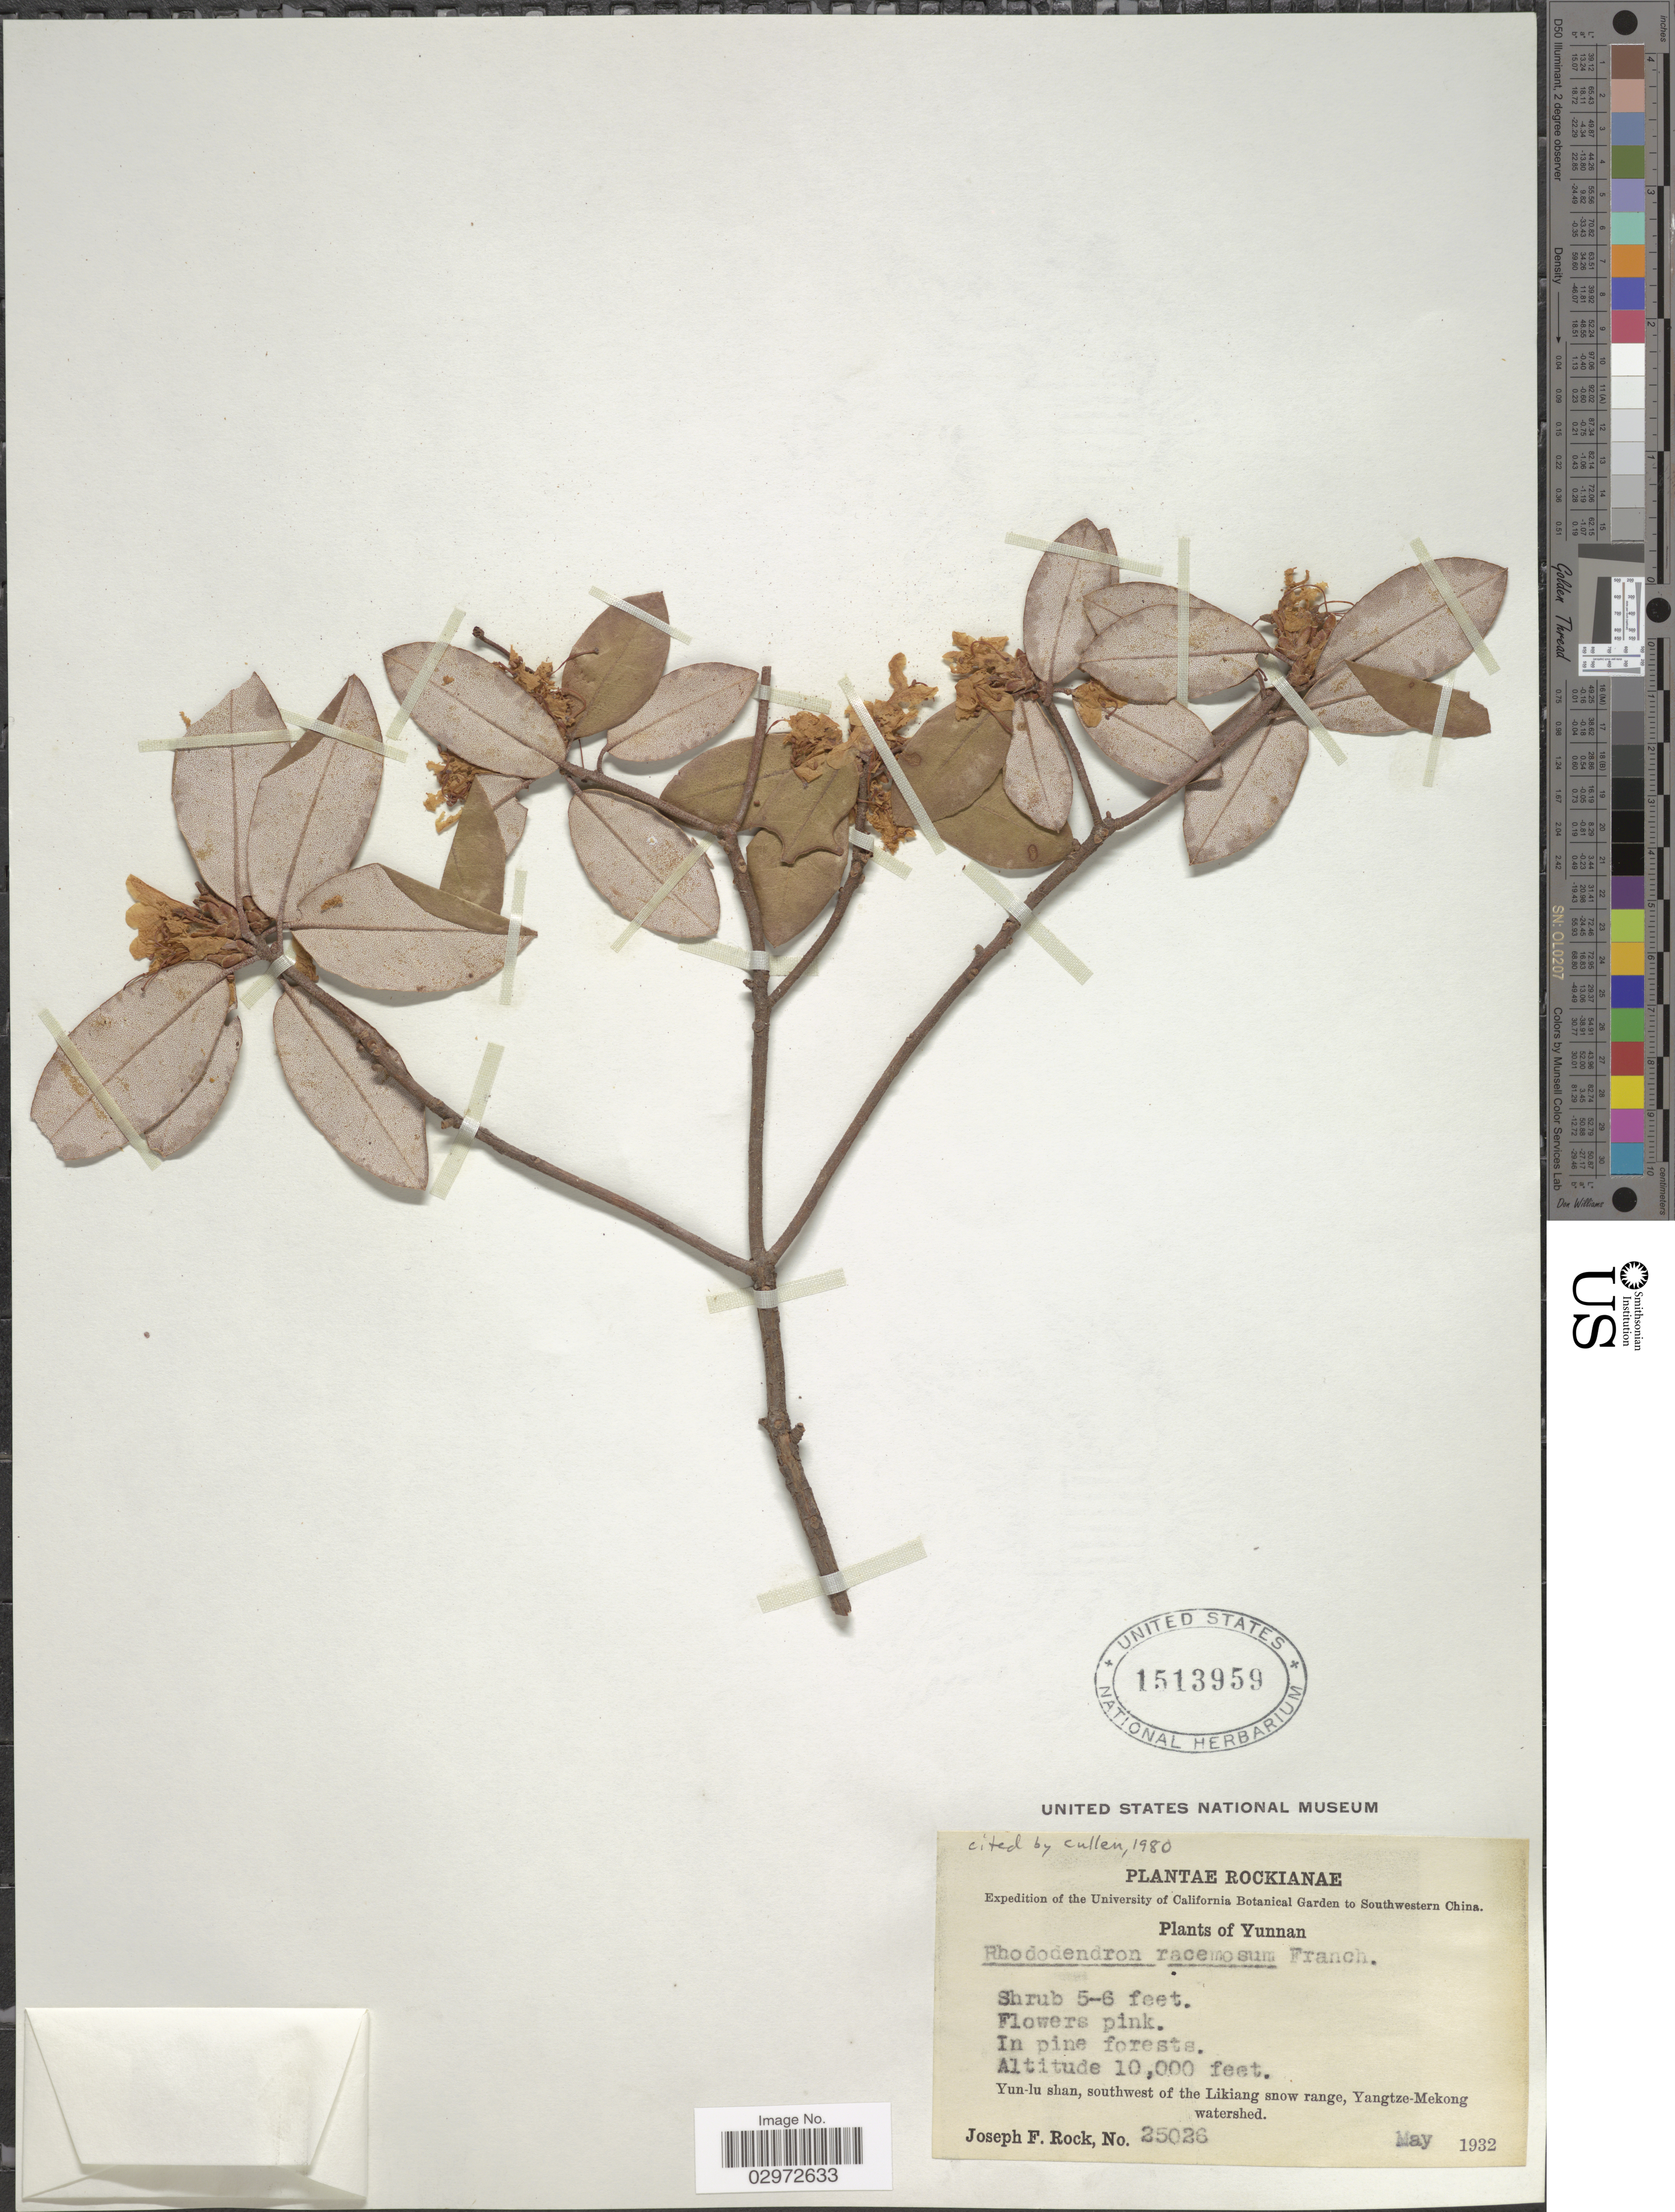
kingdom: Plantae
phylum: Tracheophyta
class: Magnoliopsida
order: Ericales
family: Ericaceae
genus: Rhododendron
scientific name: Rhododendron racemosum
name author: Franch.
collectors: J. F. Rock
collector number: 25026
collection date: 1932-05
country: China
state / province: Yunnan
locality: Yun-lu shan, southwest of the Likiang snow range, Yangtze-Mekong watershed. Southwestern China.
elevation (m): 3048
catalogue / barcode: US 1513959